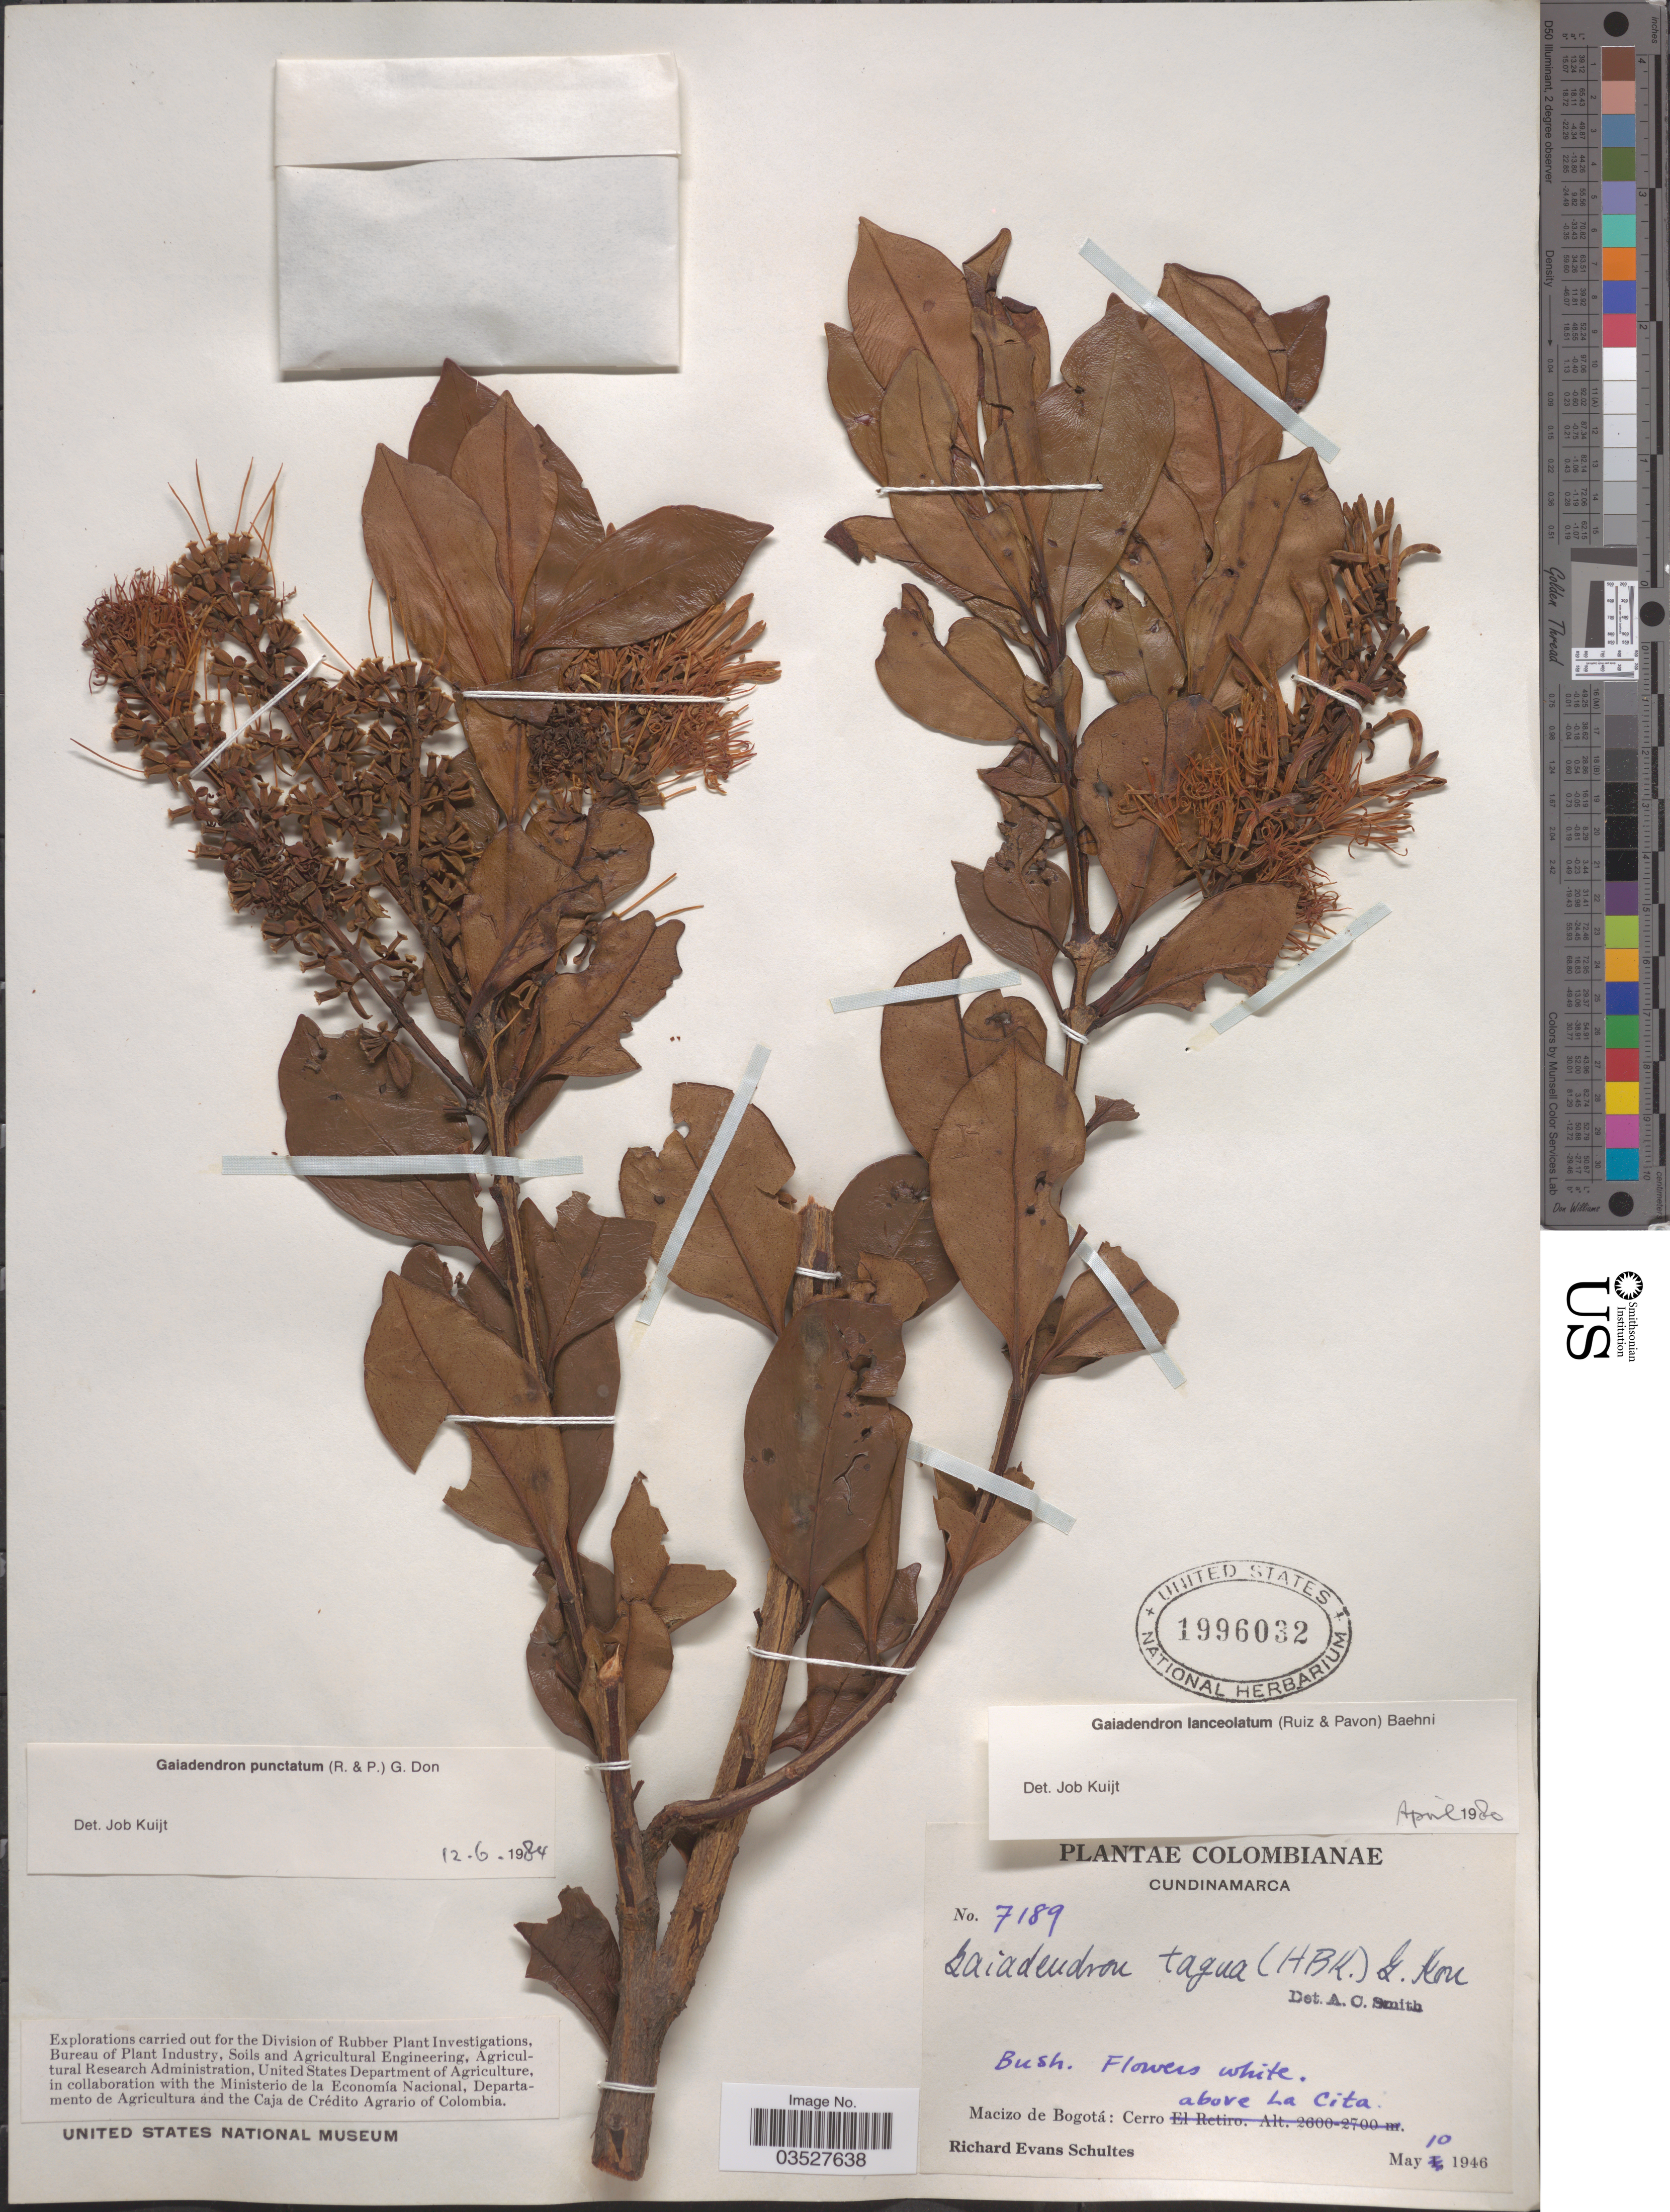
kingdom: Plantae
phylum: Tracheophyta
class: Magnoliopsida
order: Santalales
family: Loranthaceae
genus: Gaiadendron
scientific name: Gaiadendron punctatum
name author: (Ruiz & Pav.) G. Don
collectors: R. E. Schultes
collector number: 7189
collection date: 1946-05-10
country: Colombia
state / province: Cundinamarca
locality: Macizo de Bogotá: Cerro above La Cita.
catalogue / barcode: US 1996032